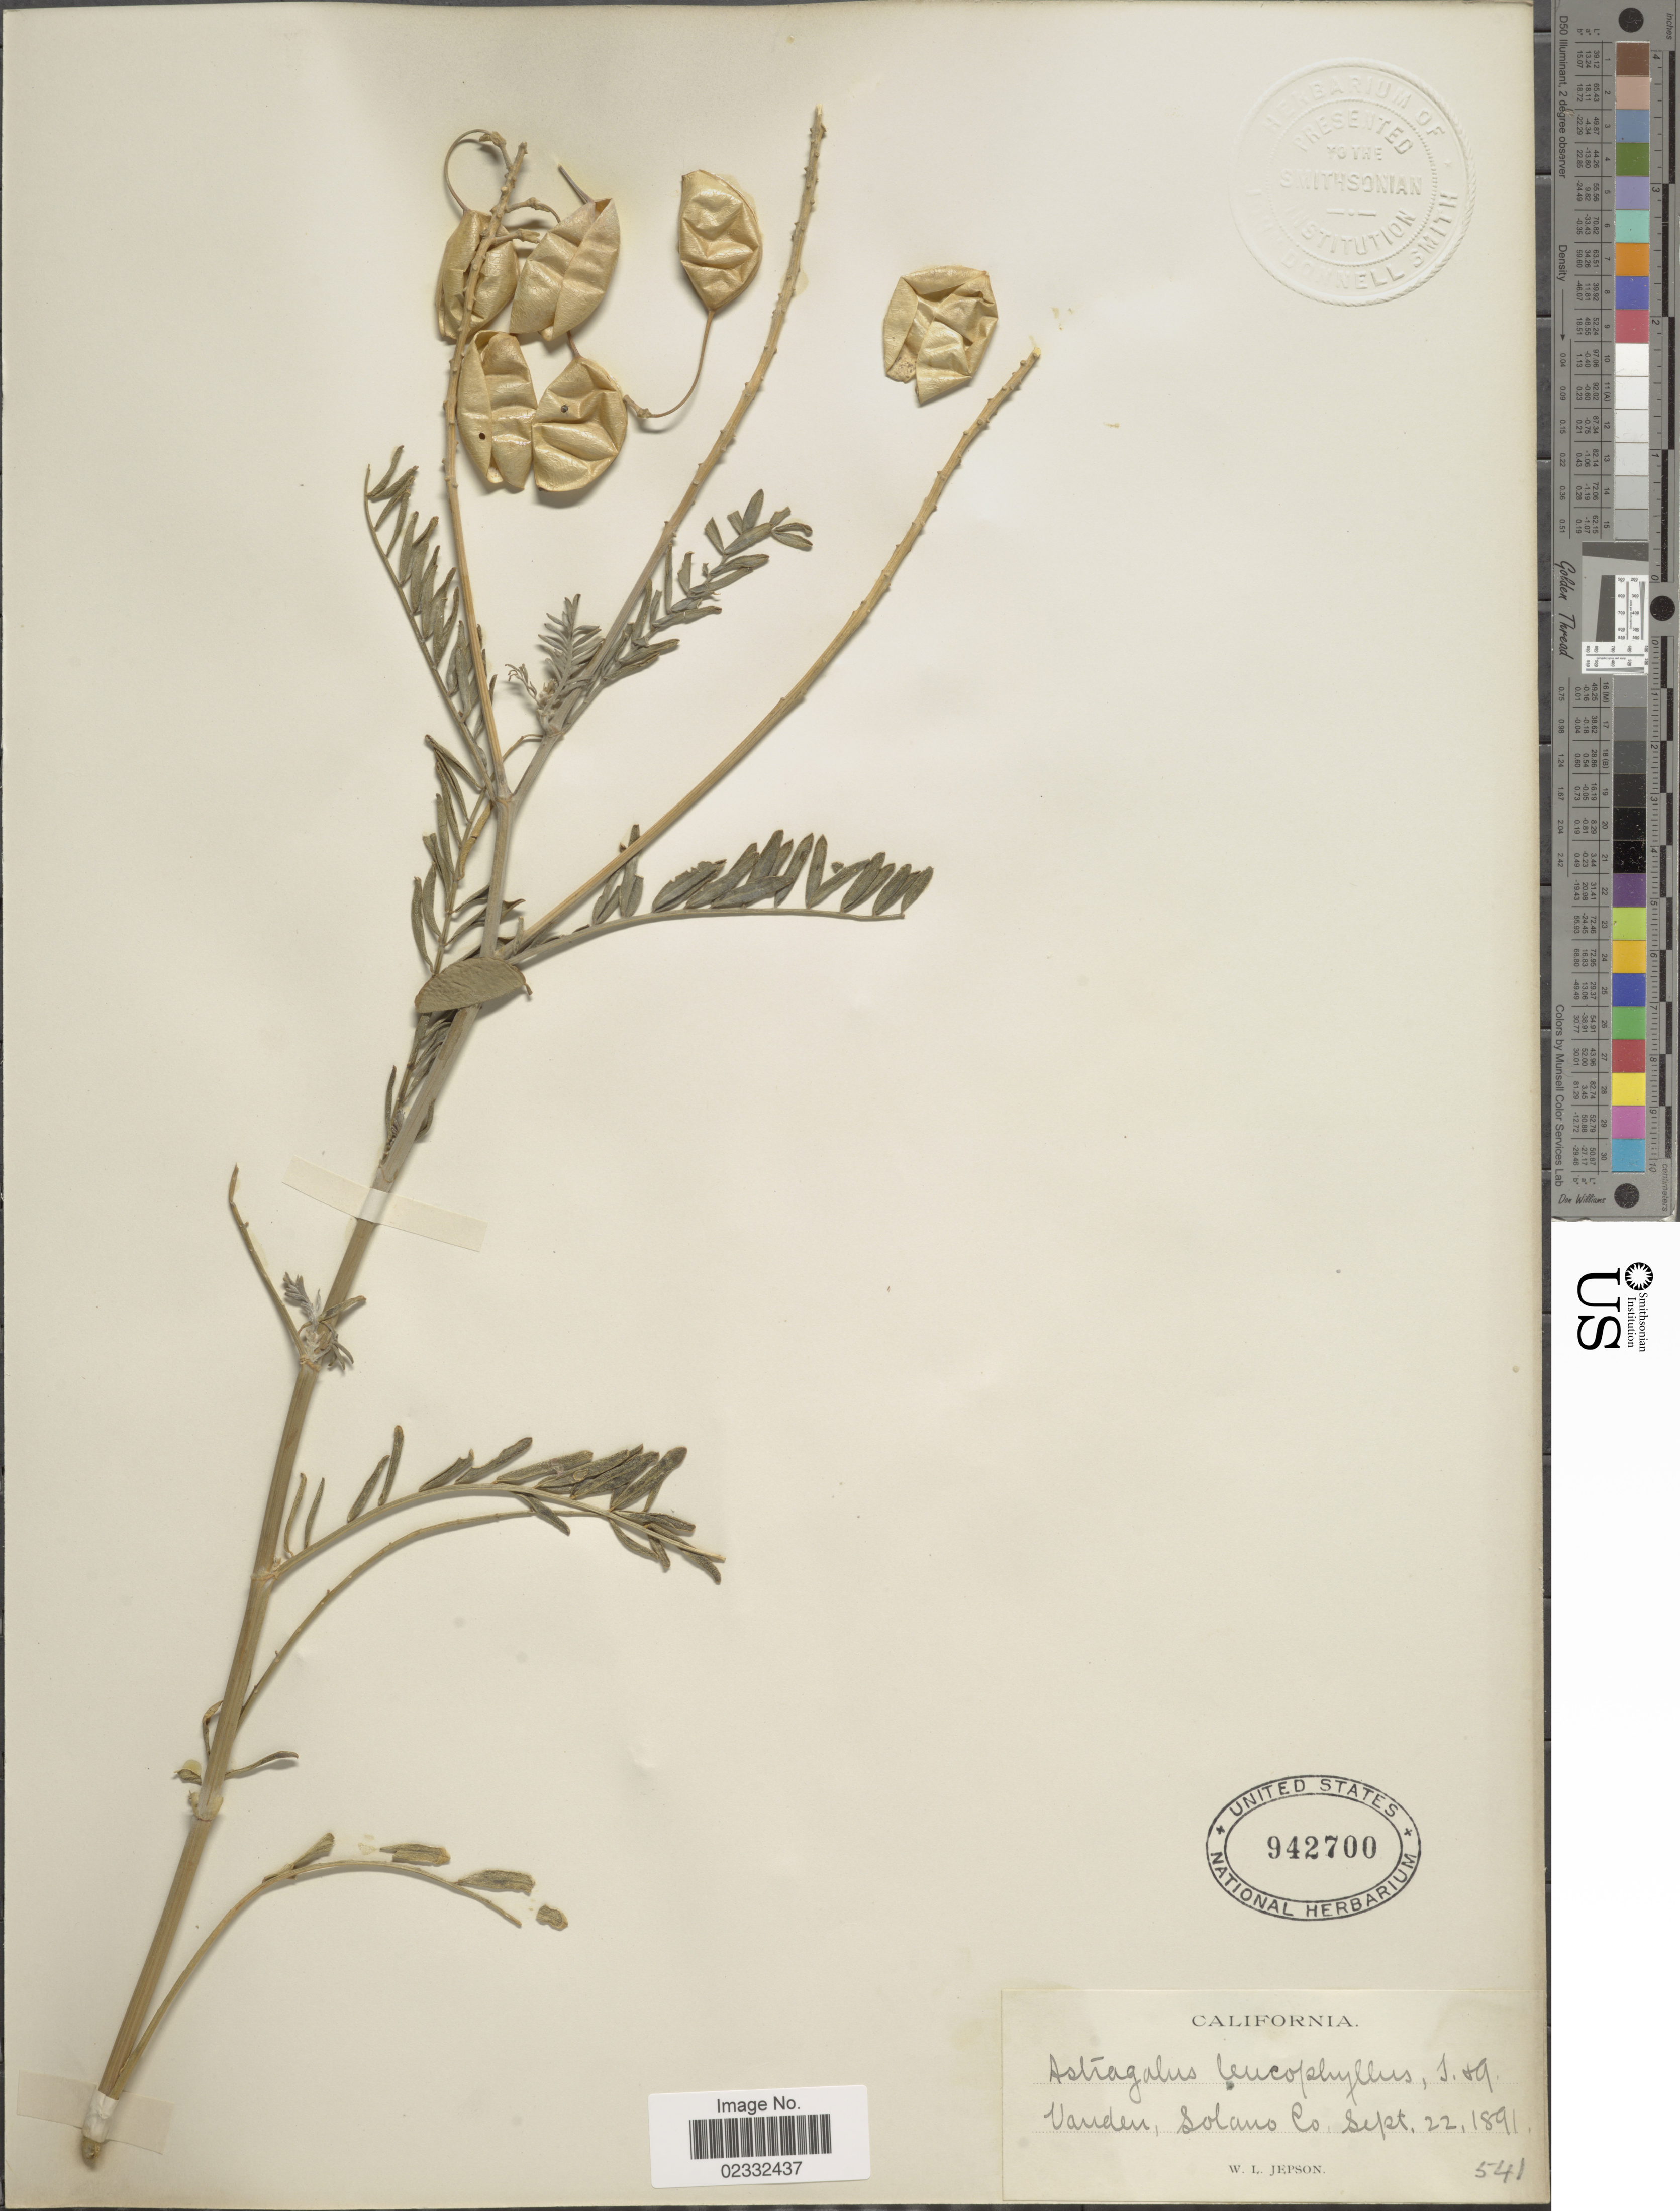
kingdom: Plantae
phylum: Tracheophyta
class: Magnoliopsida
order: Fabales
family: Fabaceae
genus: Astragalus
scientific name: Astragalus leucophyllus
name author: Torr. & A. Gray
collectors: W. L. Jepson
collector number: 541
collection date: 1891-09-22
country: United States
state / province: California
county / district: Solano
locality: California, Vanden, Solano Co.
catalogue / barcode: US 942700